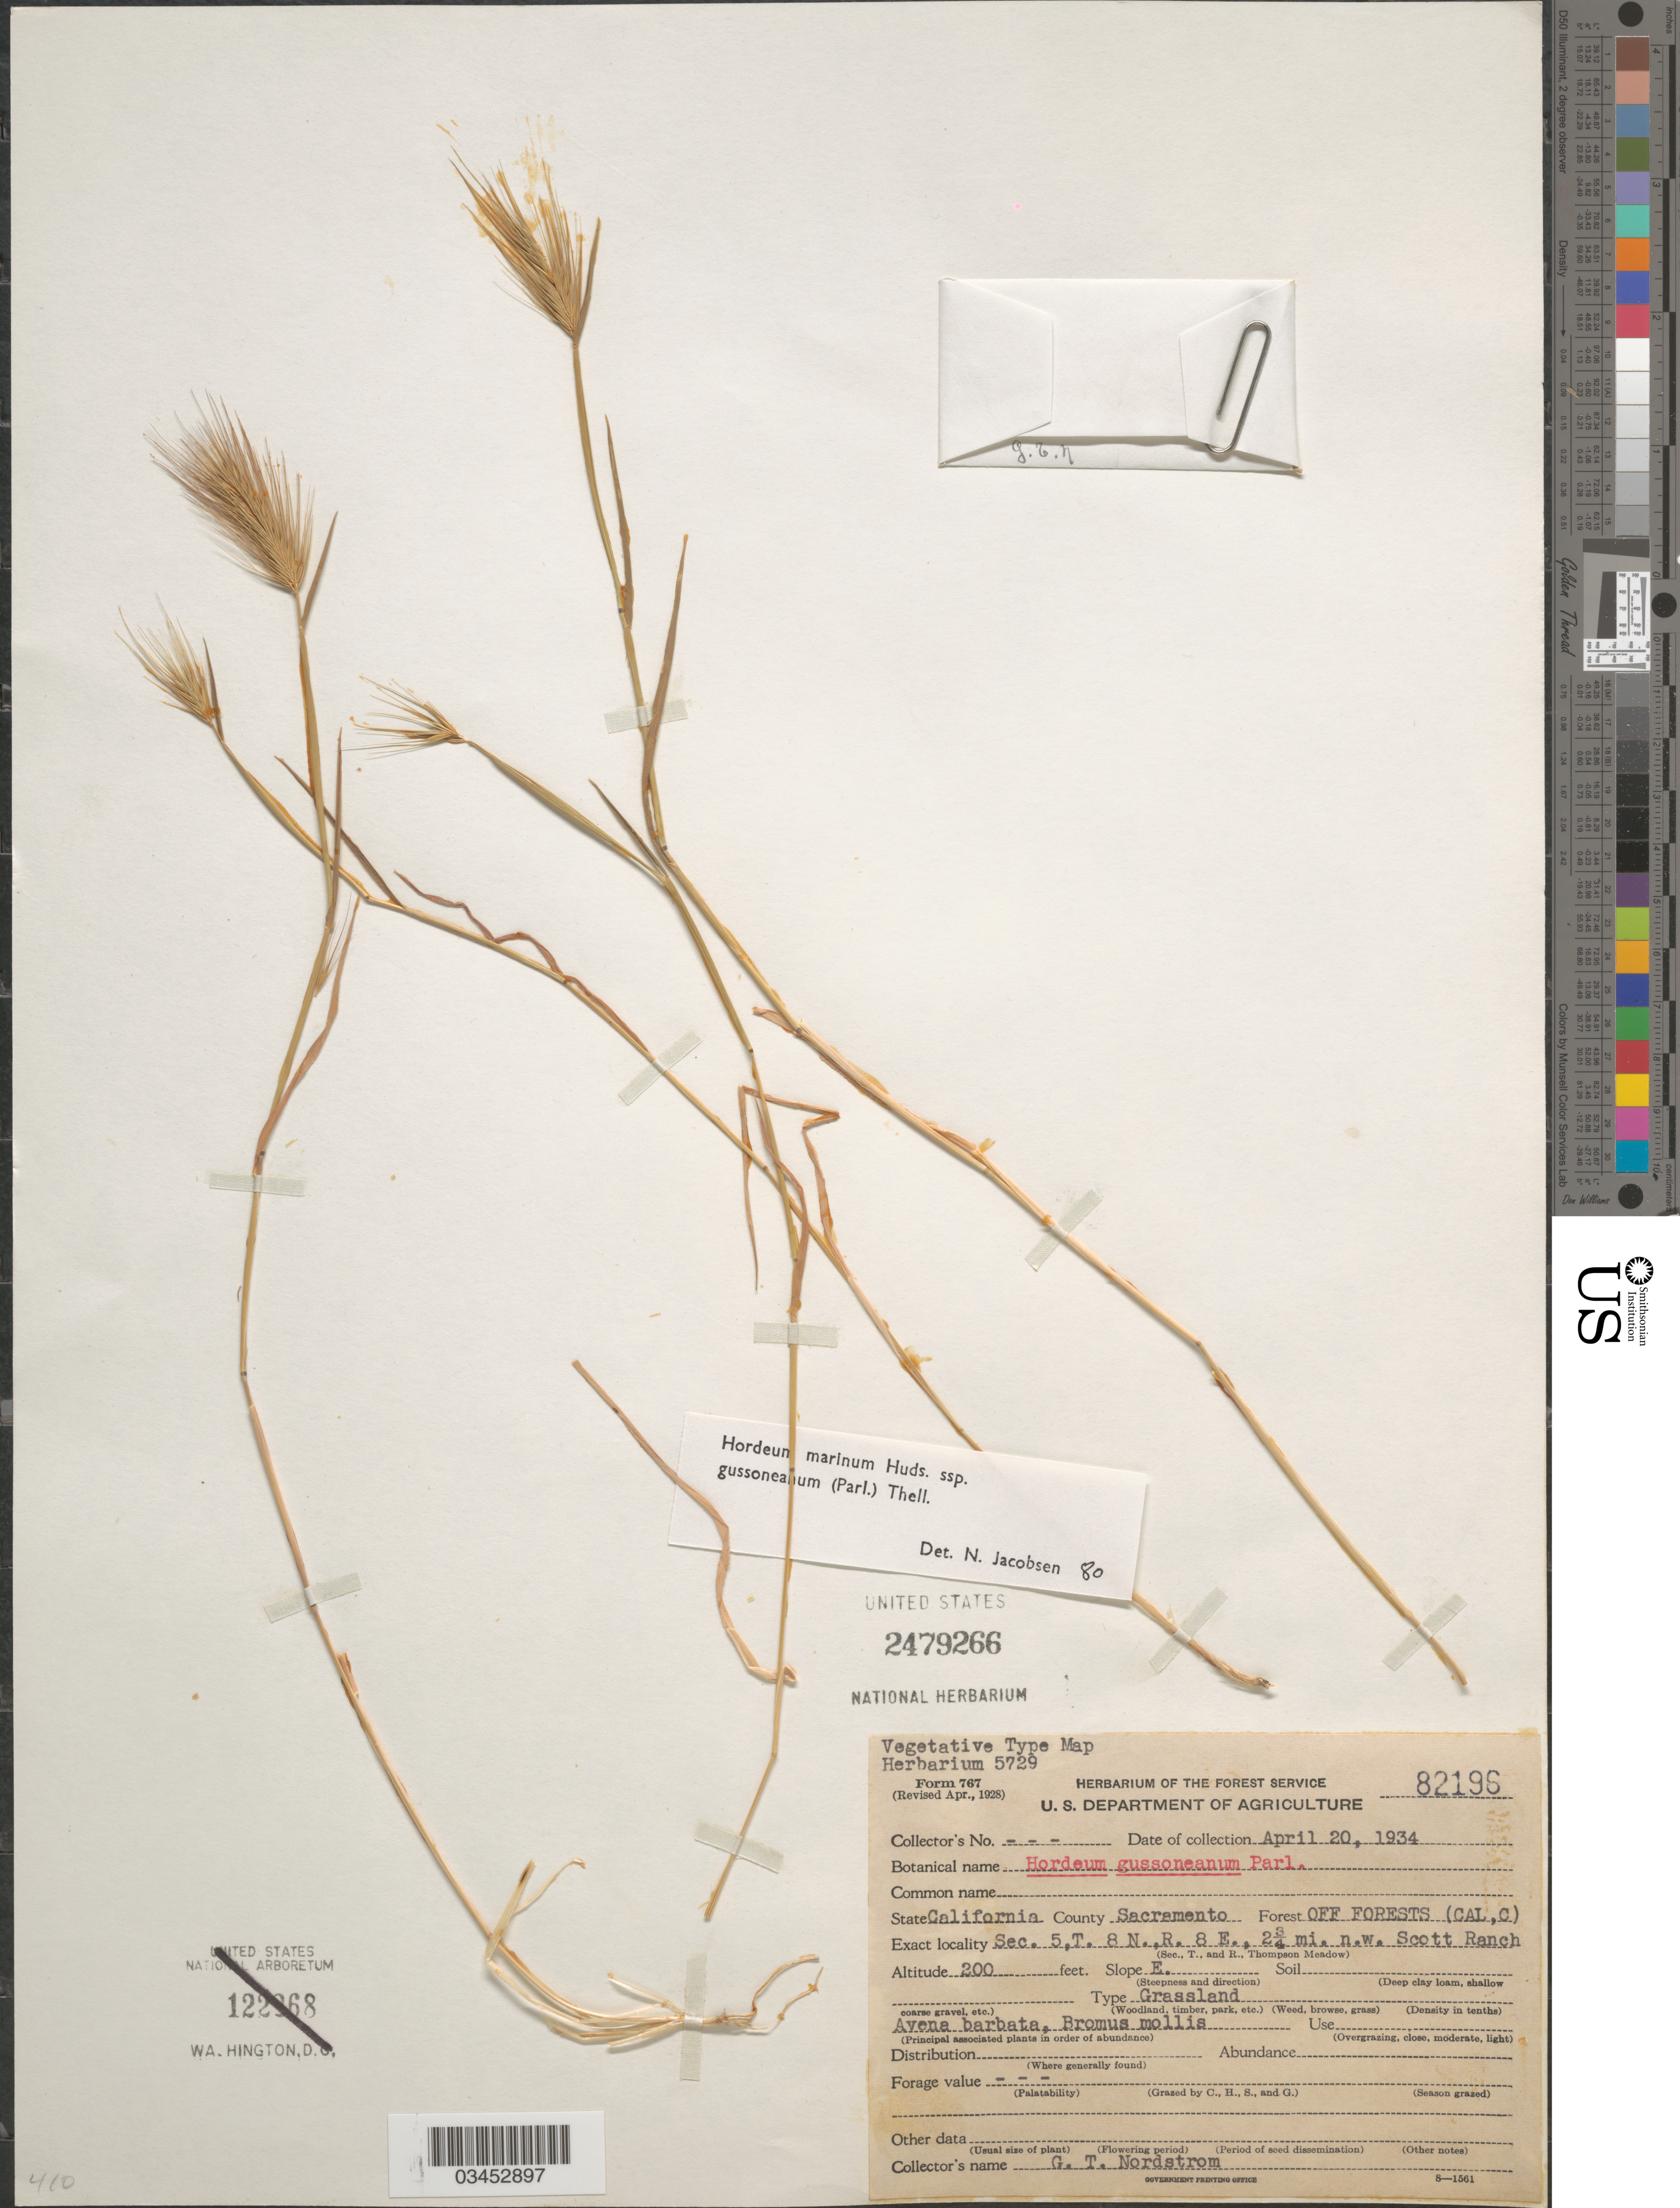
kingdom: Plantae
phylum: Tracheophyta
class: Liliopsida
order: Poales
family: Poaceae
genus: Hordeum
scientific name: Hordeum marinum subsp. gussoneanum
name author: (Parl.) Thell.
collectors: G. Nordstrom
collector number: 82196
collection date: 1934-04-20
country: United States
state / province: California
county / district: Sacramento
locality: County Sacramento. Forest Off Forests (Cal.C). Sec. 5, T.8N., R.8E., 2¾ mi. n.w. Scott Ranch.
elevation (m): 61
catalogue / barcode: US 2479266